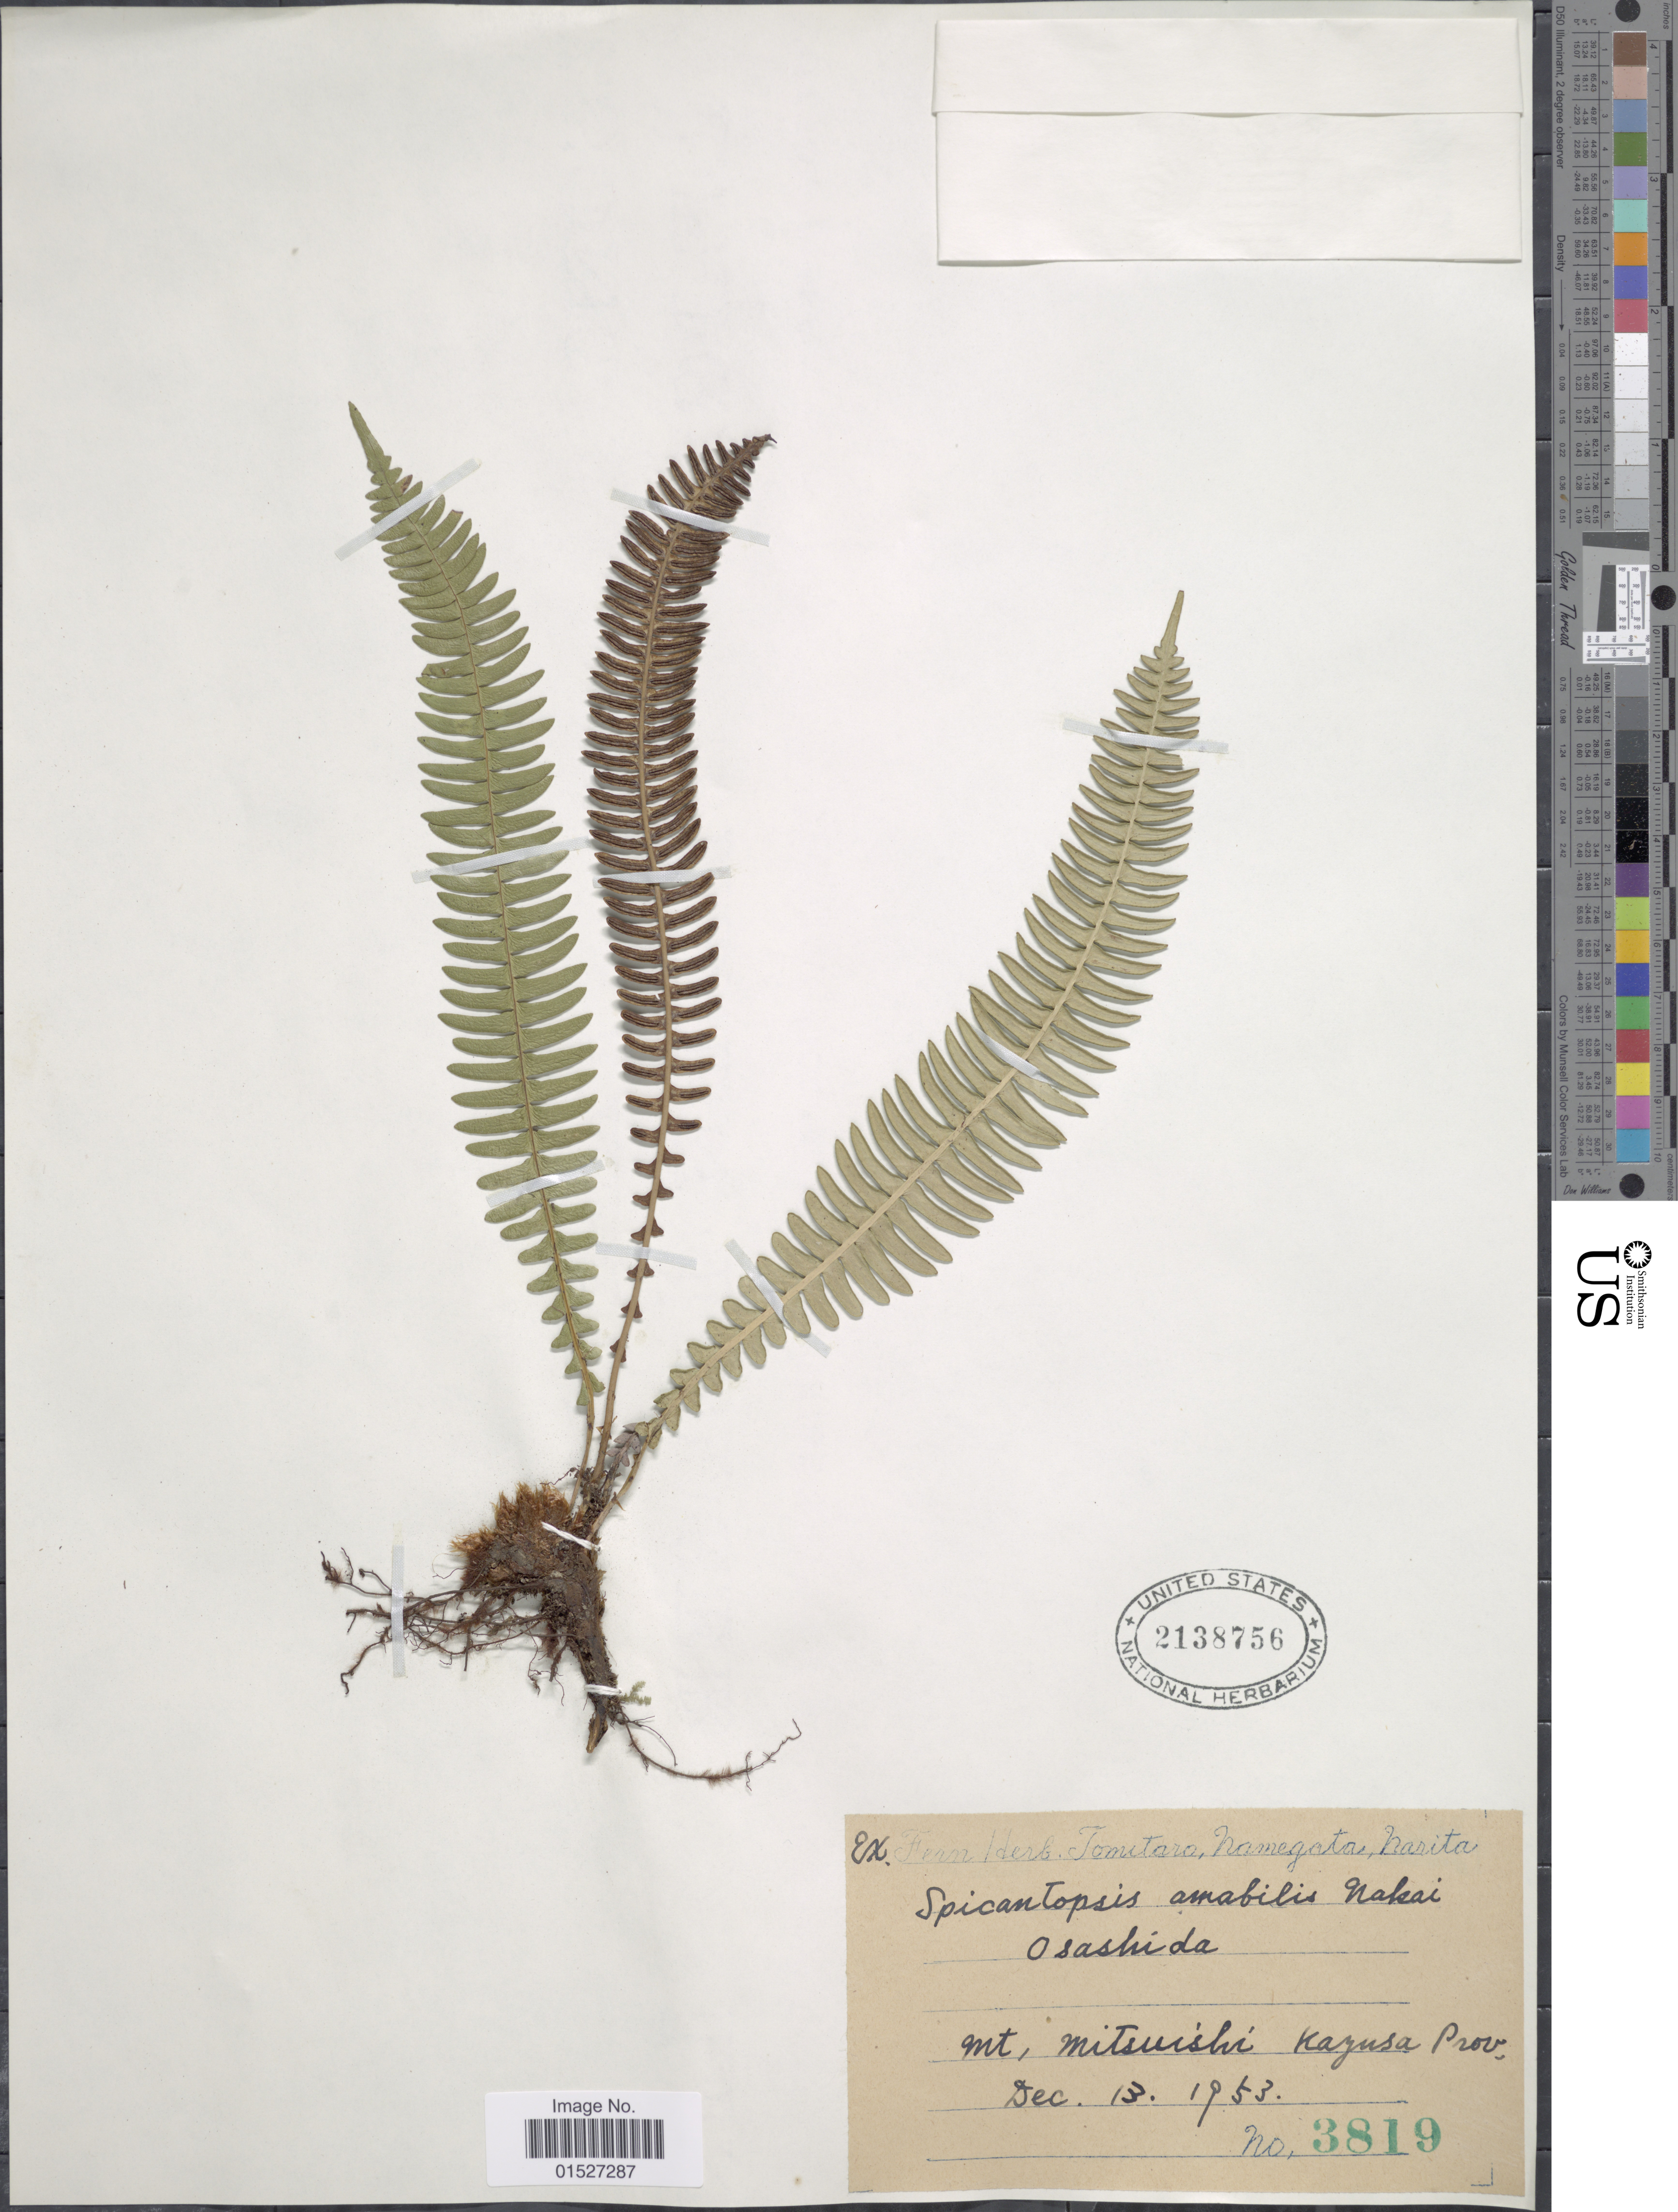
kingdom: Plantae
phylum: Tracheophyta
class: Polypodiopsida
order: Polypodiales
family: Blechnaceae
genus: Blechnum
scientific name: Blechnum amabile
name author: Makino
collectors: ex herb. Tomitaro Namegata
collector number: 3819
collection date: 1953-12-13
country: Japan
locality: Mt. Mitsuishi, Kayusa Prov.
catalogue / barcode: US 2138756